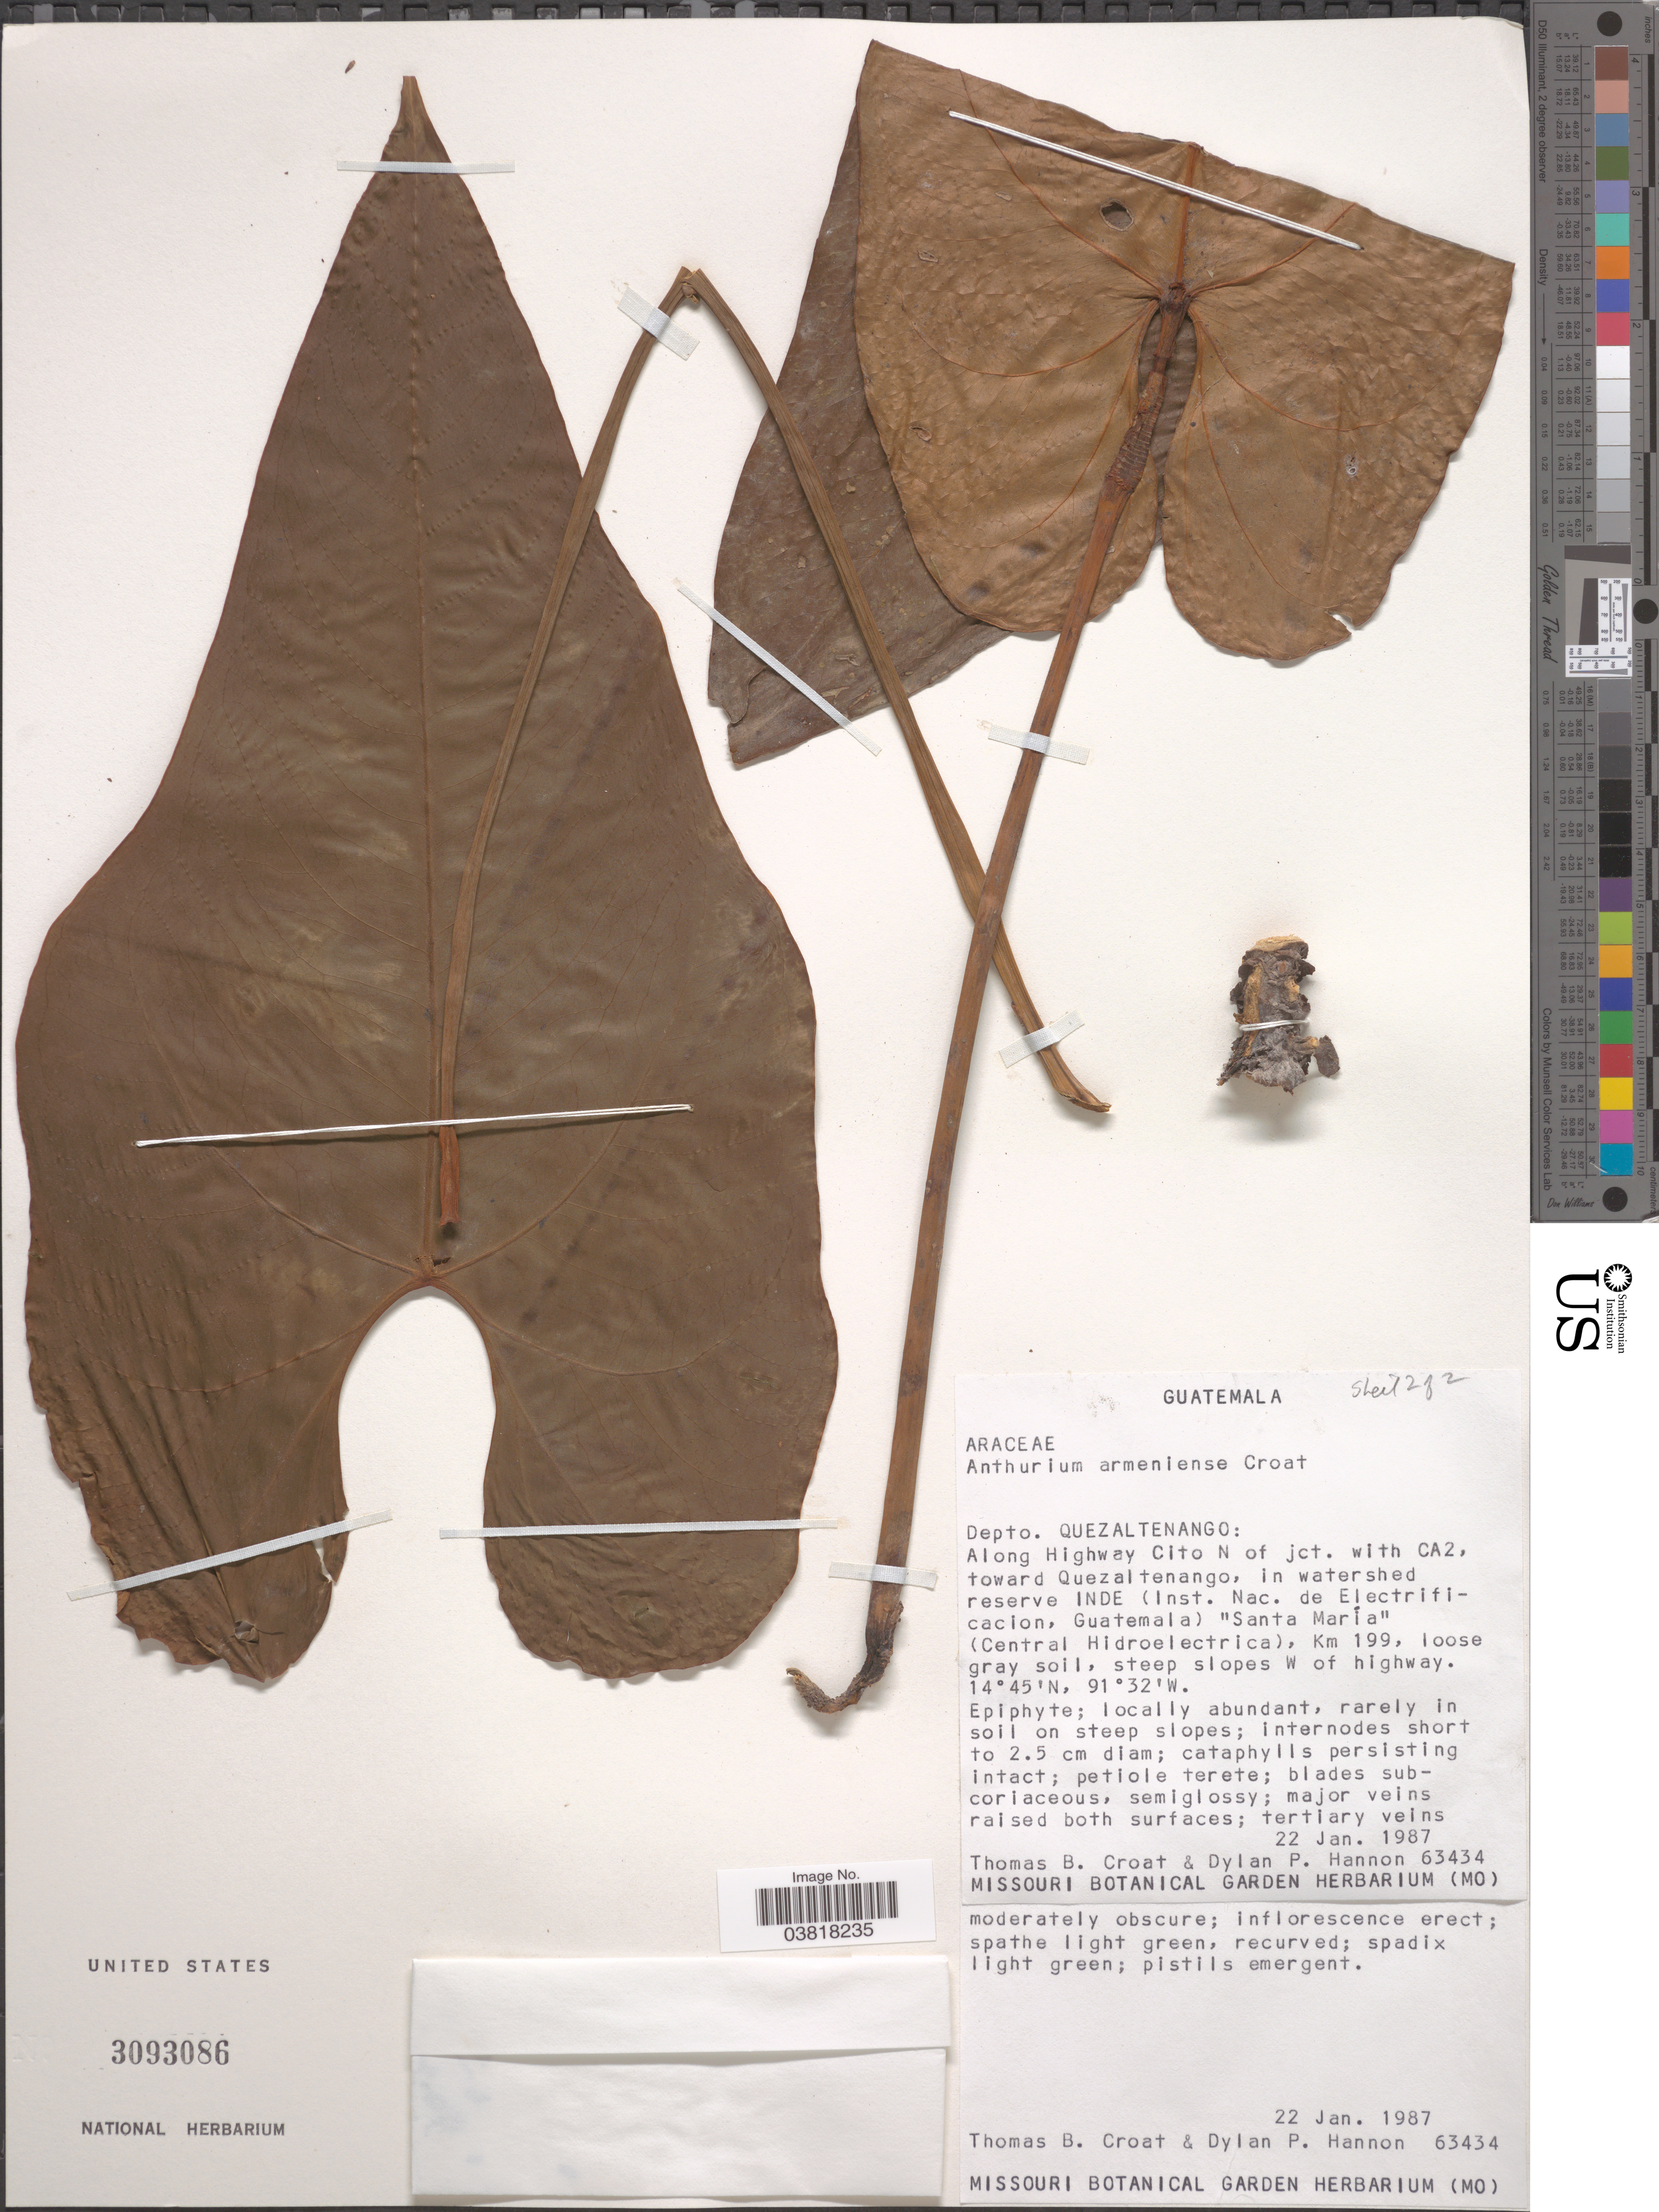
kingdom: Plantae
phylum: Tracheophyta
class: Liliopsida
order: Alismatales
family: Araceae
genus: Anthurium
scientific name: Anthurium armeniense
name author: Croat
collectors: T. B. Croat & D. Hannon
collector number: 63434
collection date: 1987-01-22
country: Guatemala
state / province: Quetzaltenango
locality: Depto. Quezaltenango: Along Highway Cito N of jct. with CA2, toward Quezaltenango, in watershed reserve INDE (Inst. Nac. de Electrificacion, Guatemala) "Santa María" (Central Hidroelectrica), Km 199, steep slopes W of highway.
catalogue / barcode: US 3093086